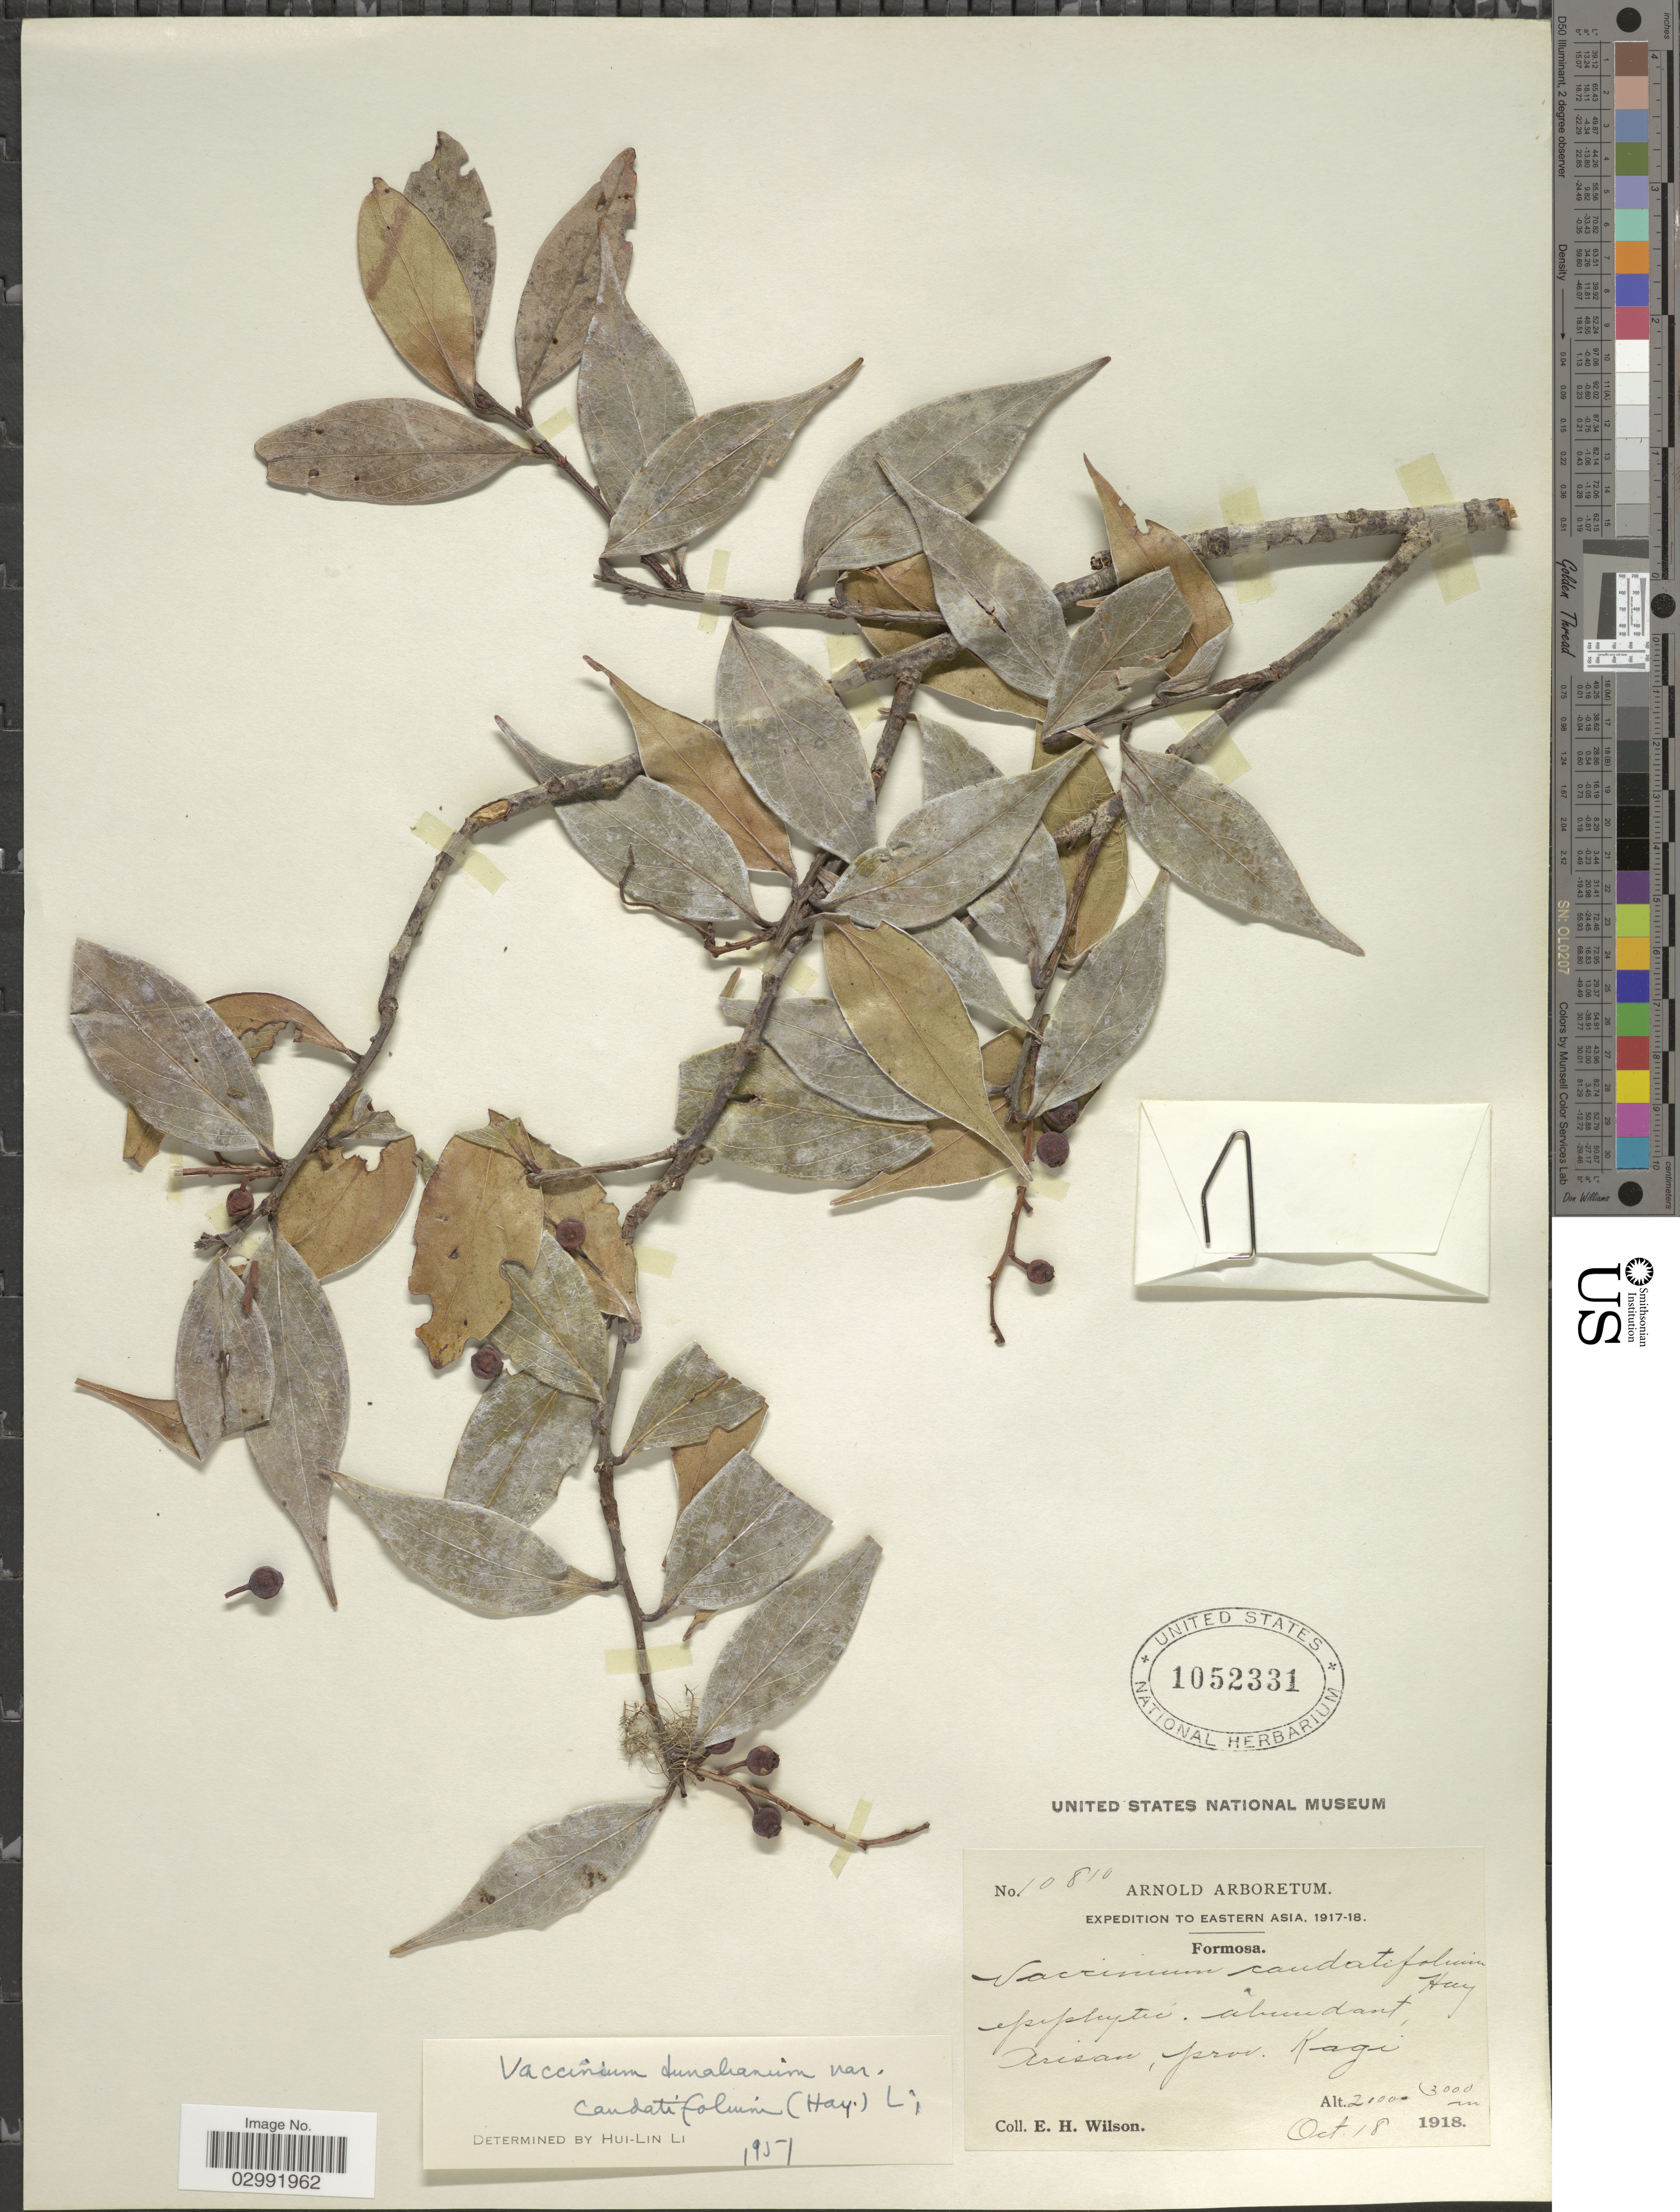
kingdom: Plantae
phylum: Tracheophyta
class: Magnoliopsida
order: Ericales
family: Ericaceae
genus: Vaccinium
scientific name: Vaccinium caudatifolium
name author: Hayata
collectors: E. Wilson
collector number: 10810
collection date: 1918-10-18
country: Taiwan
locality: Eastern Asia, Formosa. Arisan, prov. Kagi.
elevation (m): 2100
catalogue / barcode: US 1052331